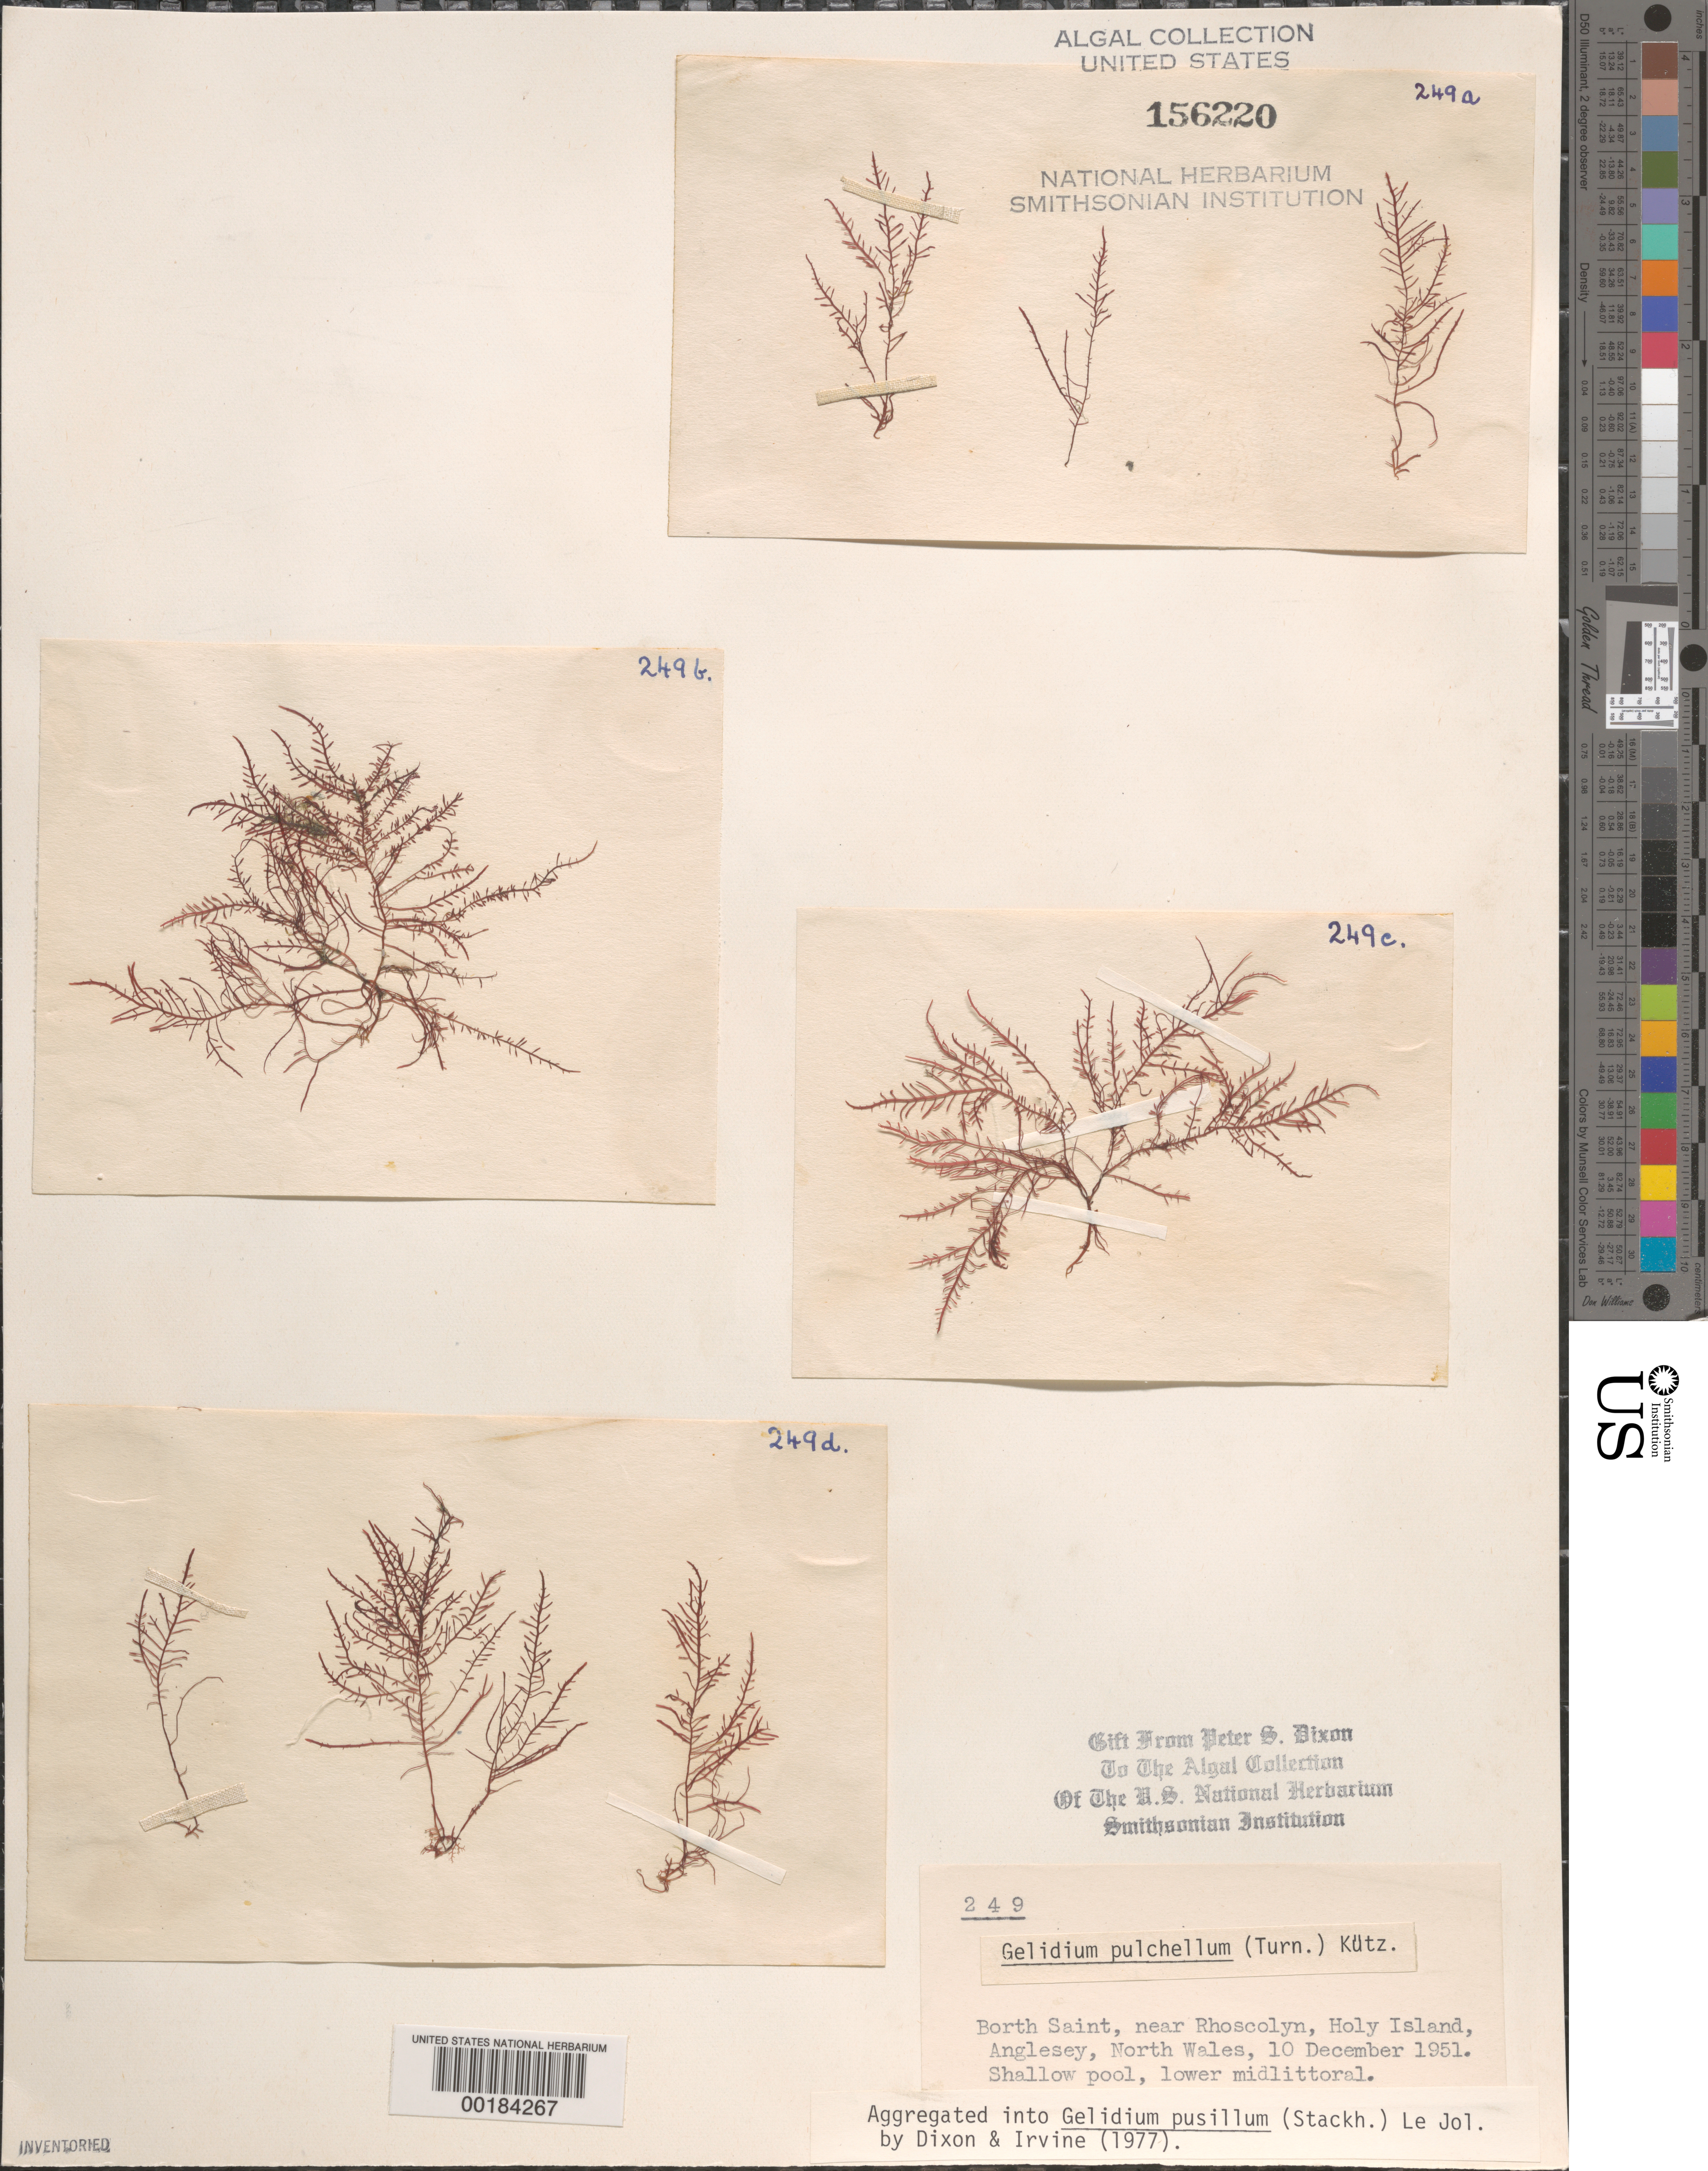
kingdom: Plantae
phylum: Rhodophyta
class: Florideophyceae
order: Gelidiales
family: Gelidiaceae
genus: Gelidium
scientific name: Gelidium pusillum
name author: (Stackh.) Le Jol.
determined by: Dixon, P. S.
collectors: P. S. Dixon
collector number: PSD 249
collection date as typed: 10 Dec 1951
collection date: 1951-12-10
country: United Kingdom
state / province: Wales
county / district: Gwynedd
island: Anglesey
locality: Borth Saint, Holy Island, near Rhoscolyn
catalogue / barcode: US 156220